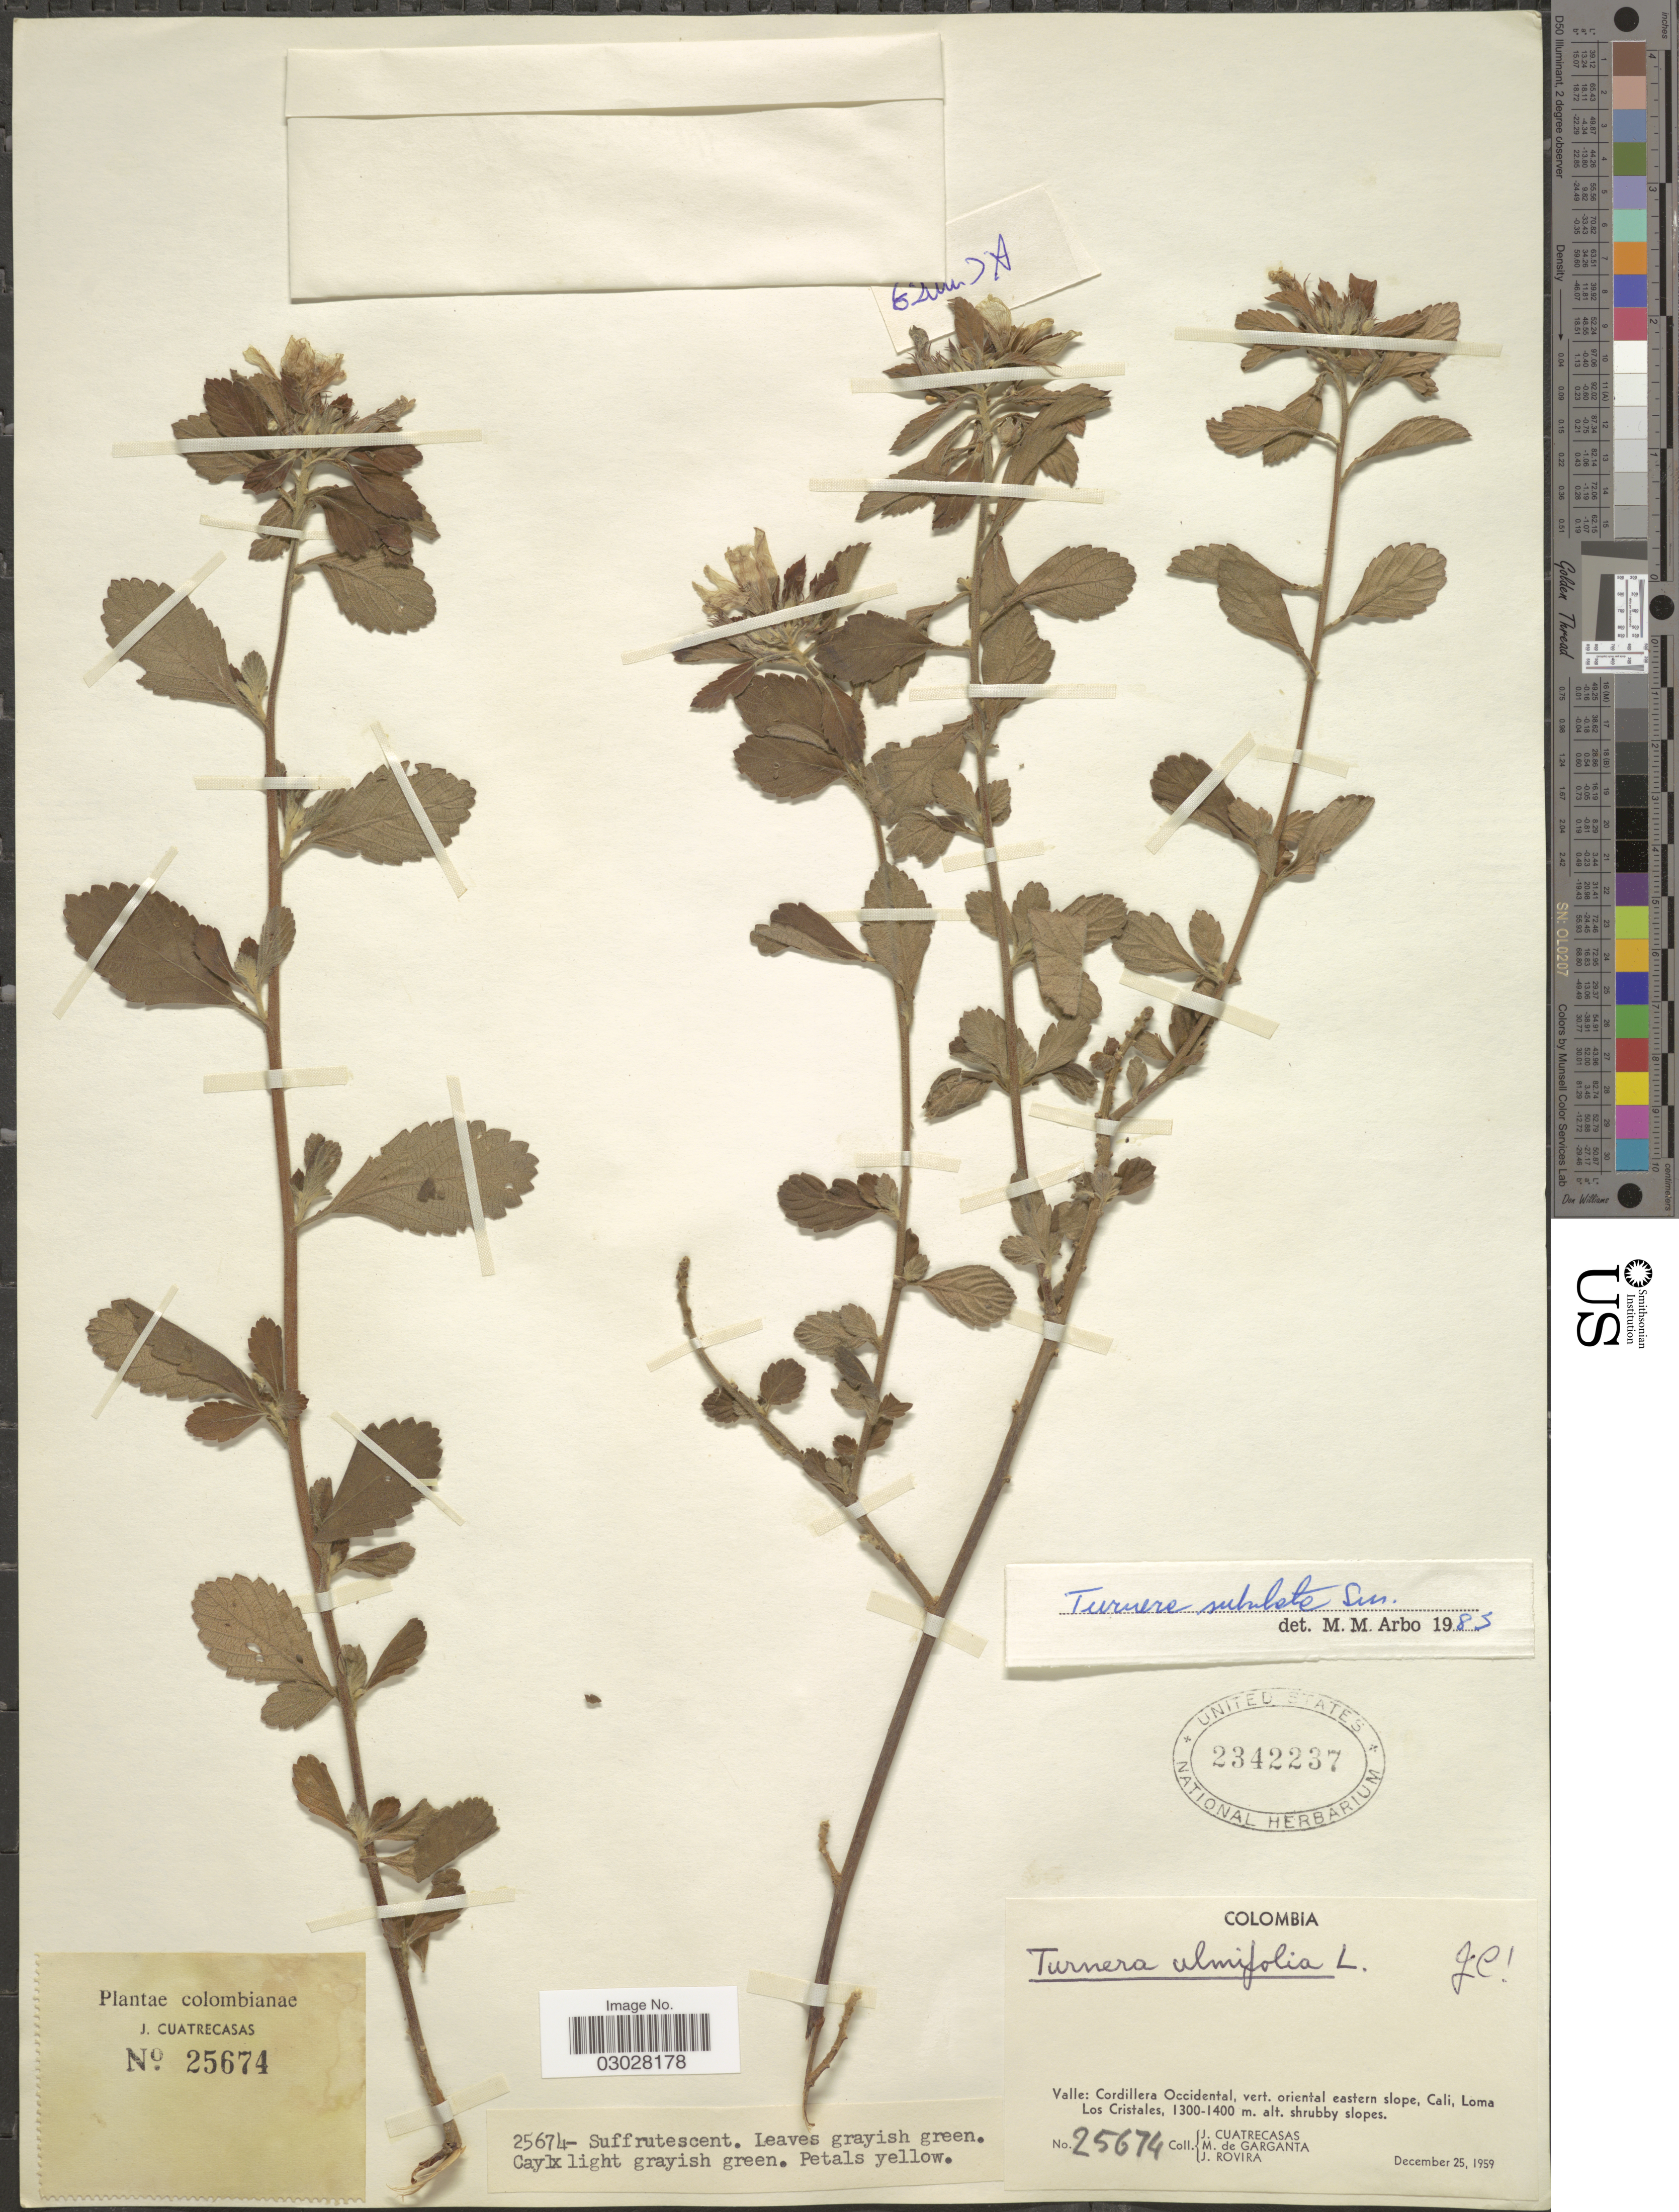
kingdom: Plantae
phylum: Tracheophyta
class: Magnoliopsida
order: Malpighiales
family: Turneraceae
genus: Turnera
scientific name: Turnera subulata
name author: Sm.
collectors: J. Cuatrecasas, M. Garganta & J. Rovira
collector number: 25674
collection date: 1959-12-25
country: Colombia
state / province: Valle del Cauca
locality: Valle: Cordillera Occidental, vert. oriental eastern slope, Cali, Loma Los Cristales.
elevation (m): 1300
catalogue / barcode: US 2342237